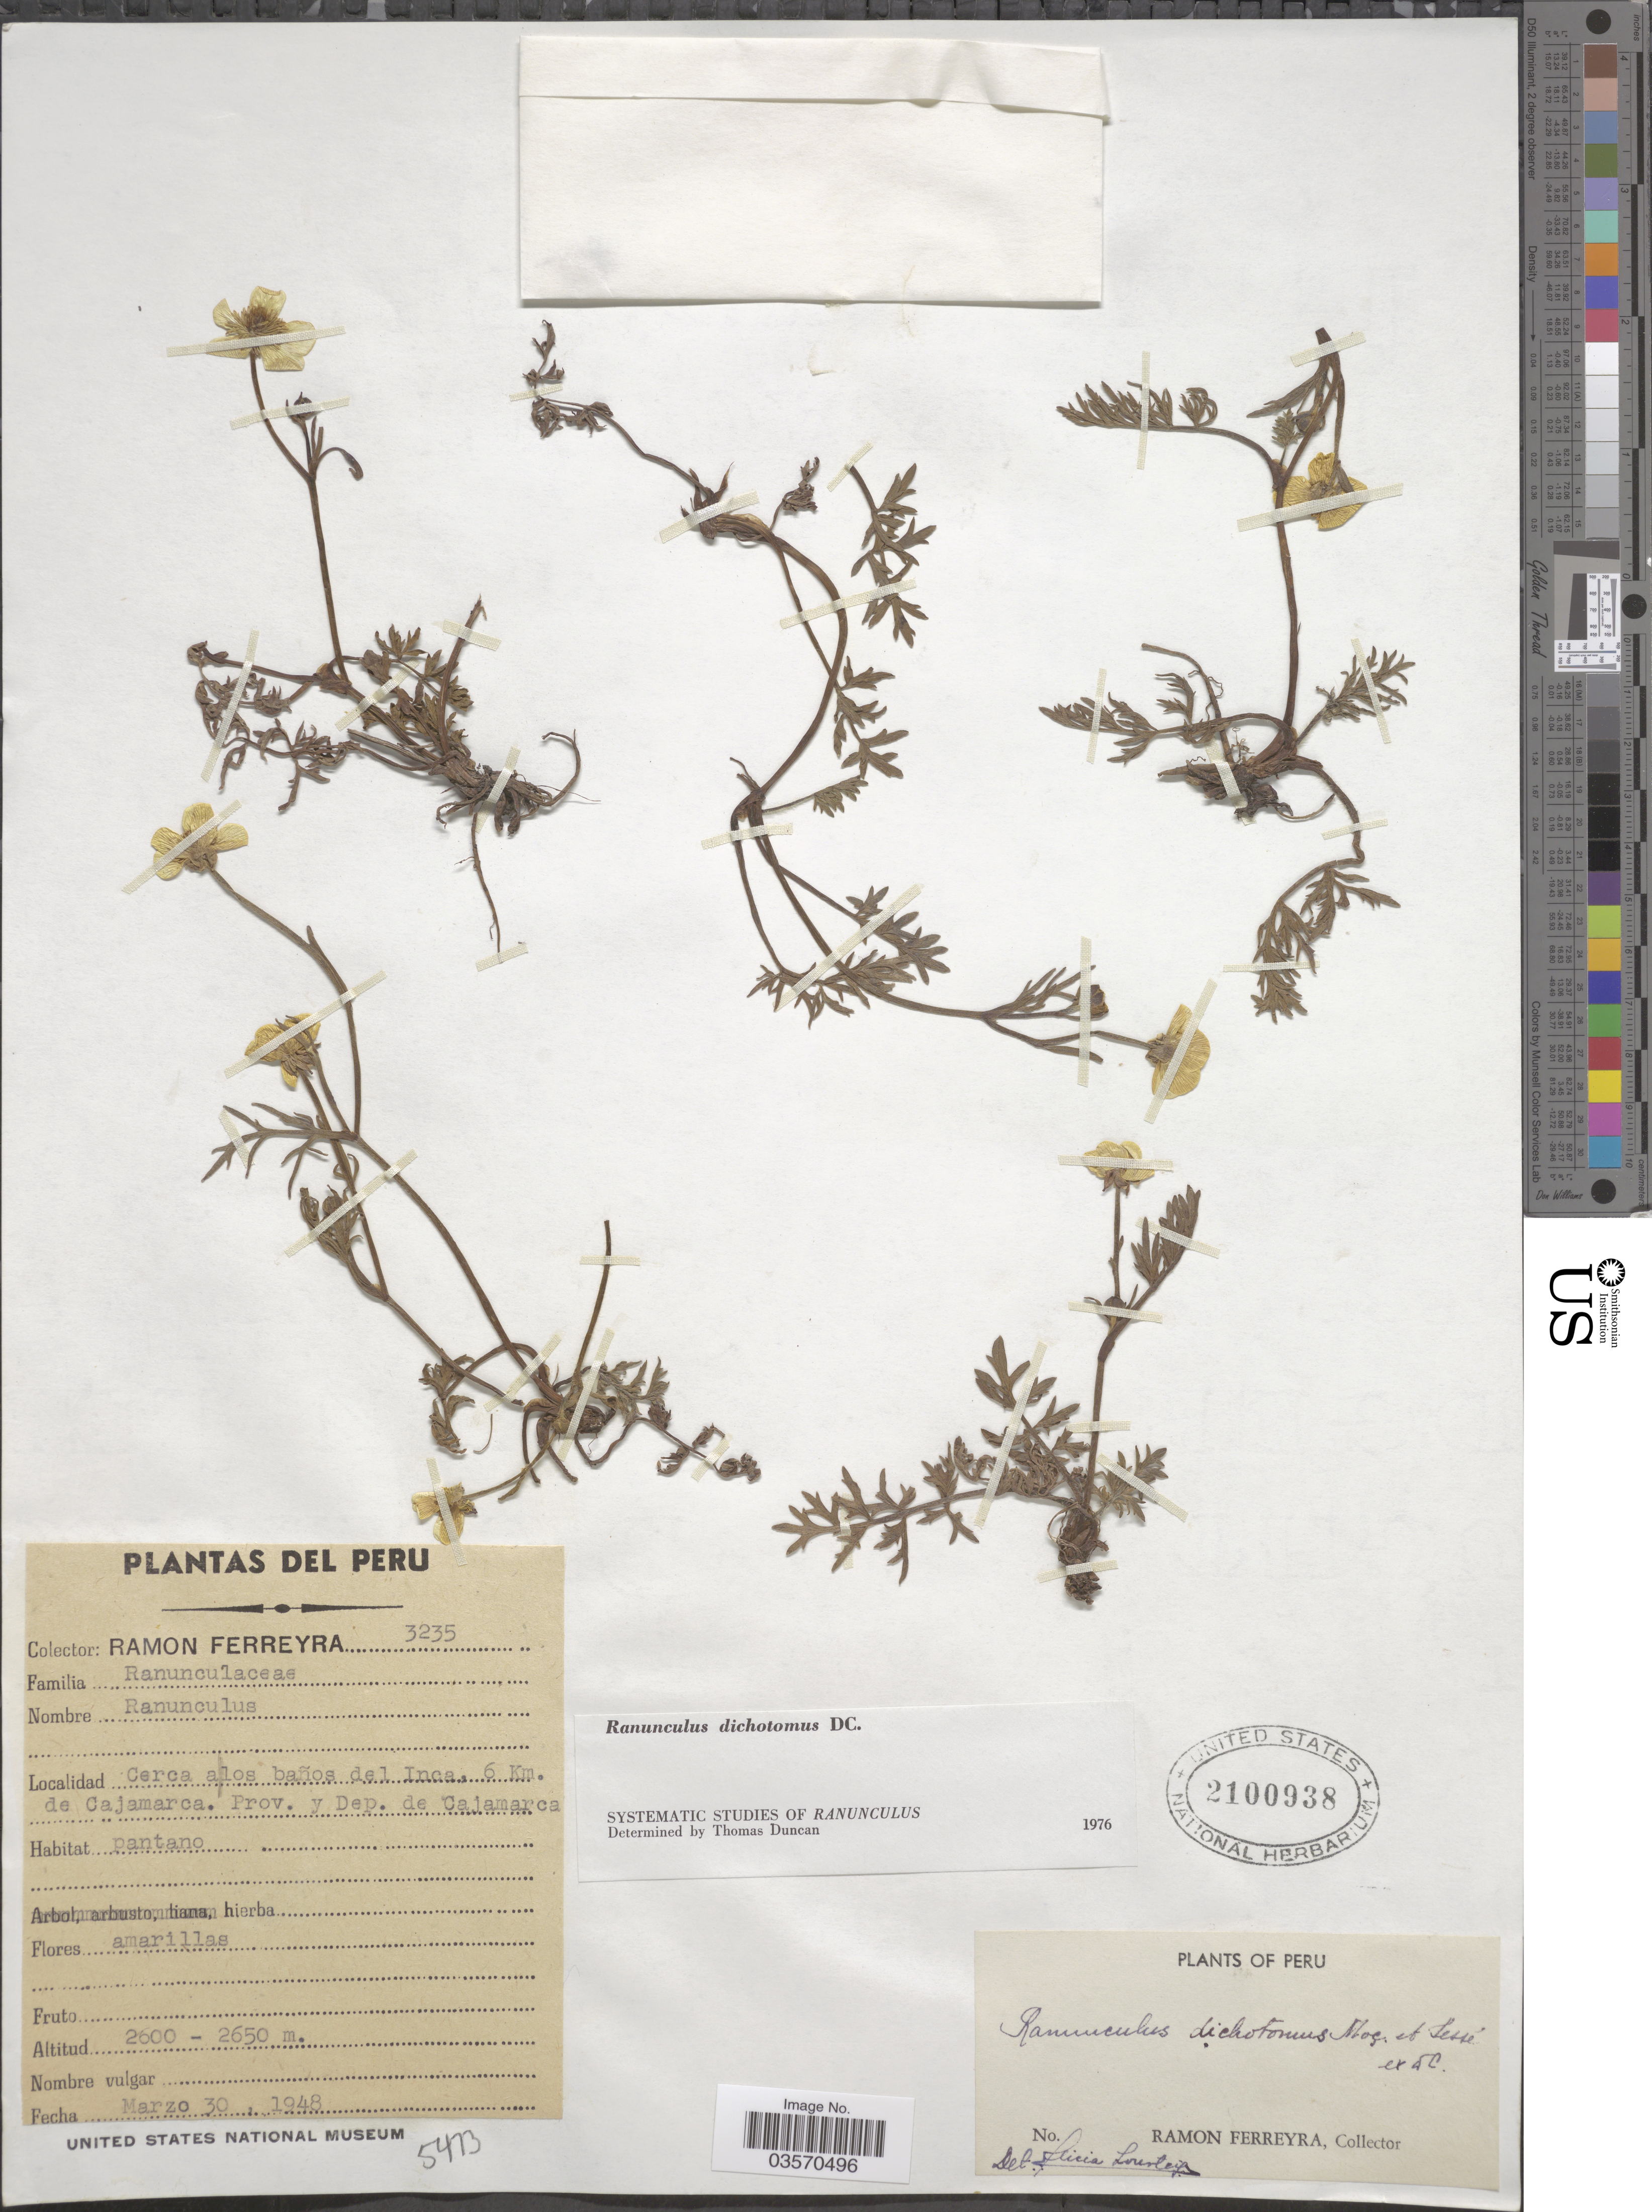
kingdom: Plantae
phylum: Tracheophyta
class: Magnoliopsida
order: Ranunculales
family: Ranunculaceae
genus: Ranunculus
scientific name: Ranunculus dichotomus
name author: Moc. & Sessé ex DC.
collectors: R. A. Ferreyra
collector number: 3235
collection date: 1948-03-30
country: Peru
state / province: Cajamarca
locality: Cerca a los baños del Inca. 6 Km. de Cajamarca. Prov. y Dep. de Cajamarca.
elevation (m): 2600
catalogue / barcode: US 2100938